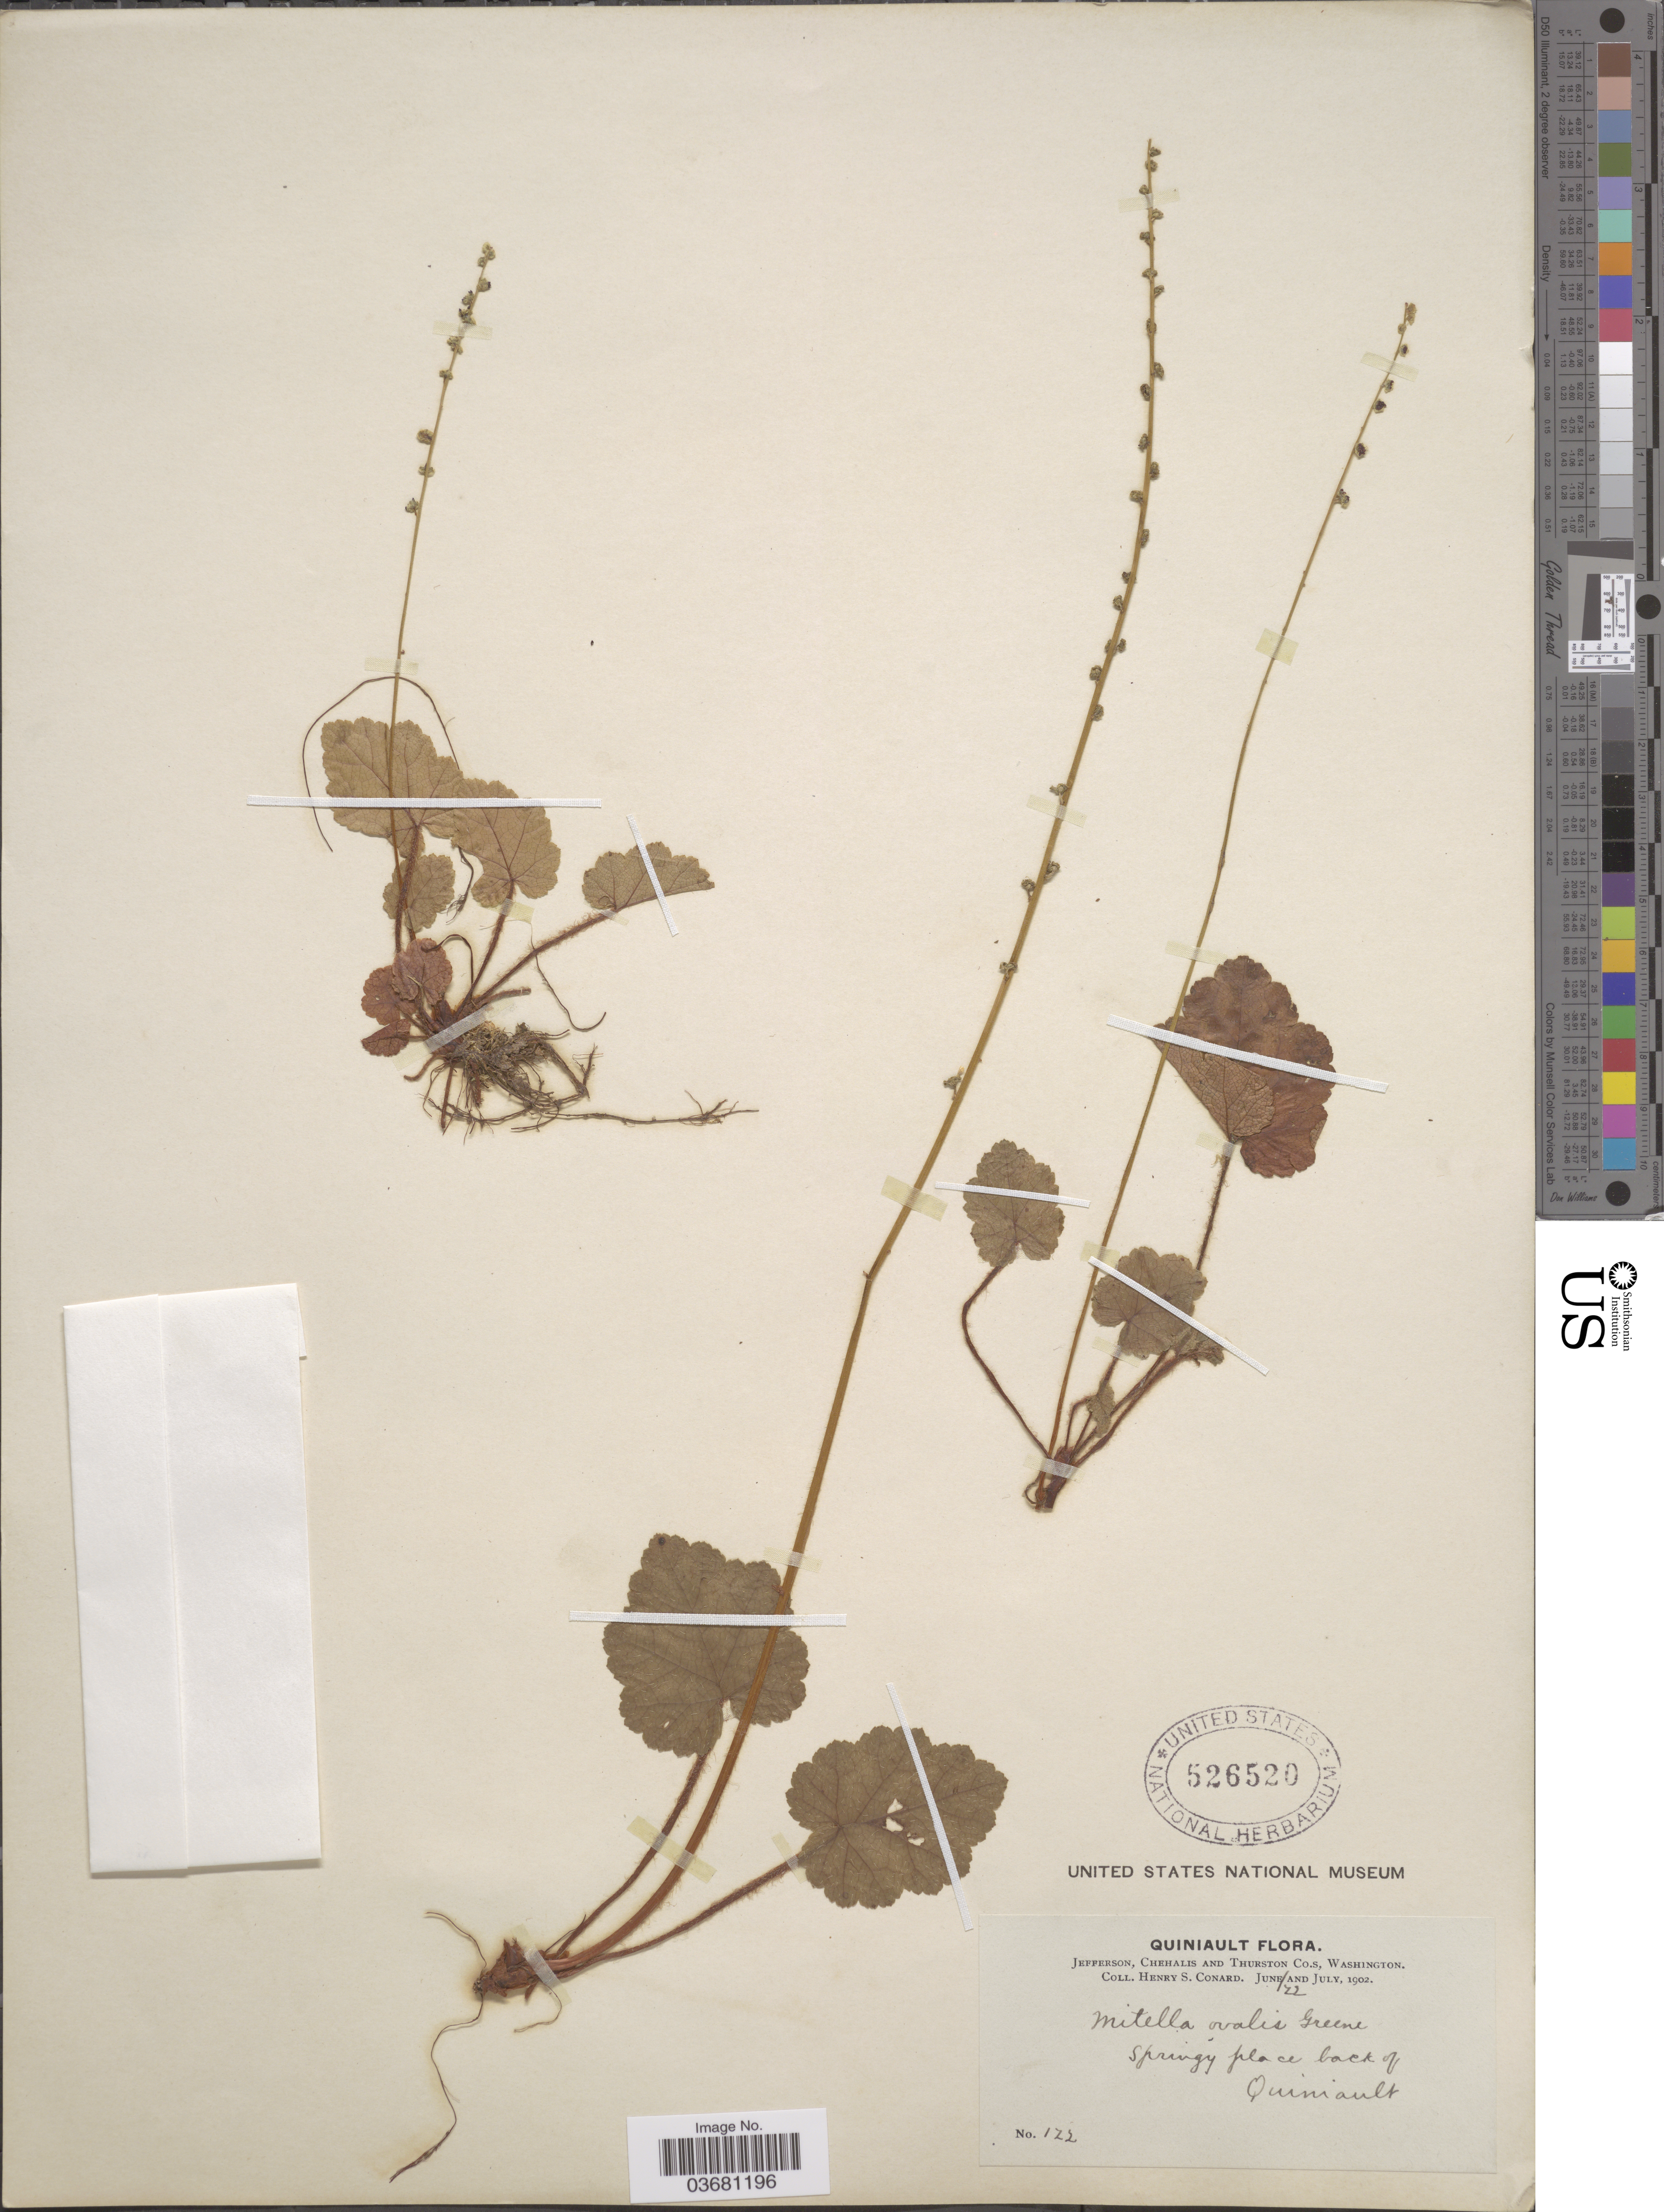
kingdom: Plantae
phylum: Tracheophyta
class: Magnoliopsida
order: Saxifragales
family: Saxifragaceae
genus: Mitella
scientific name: Mitella ovalis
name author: Greene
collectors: H. S. Conard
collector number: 122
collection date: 1902-06-22/1902-07-22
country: United States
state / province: Washington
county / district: Thurston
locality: Quiniault. Jefferson, Chehalis and Thurston Co.s. Springy place back of Quiniault.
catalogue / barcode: US 526520